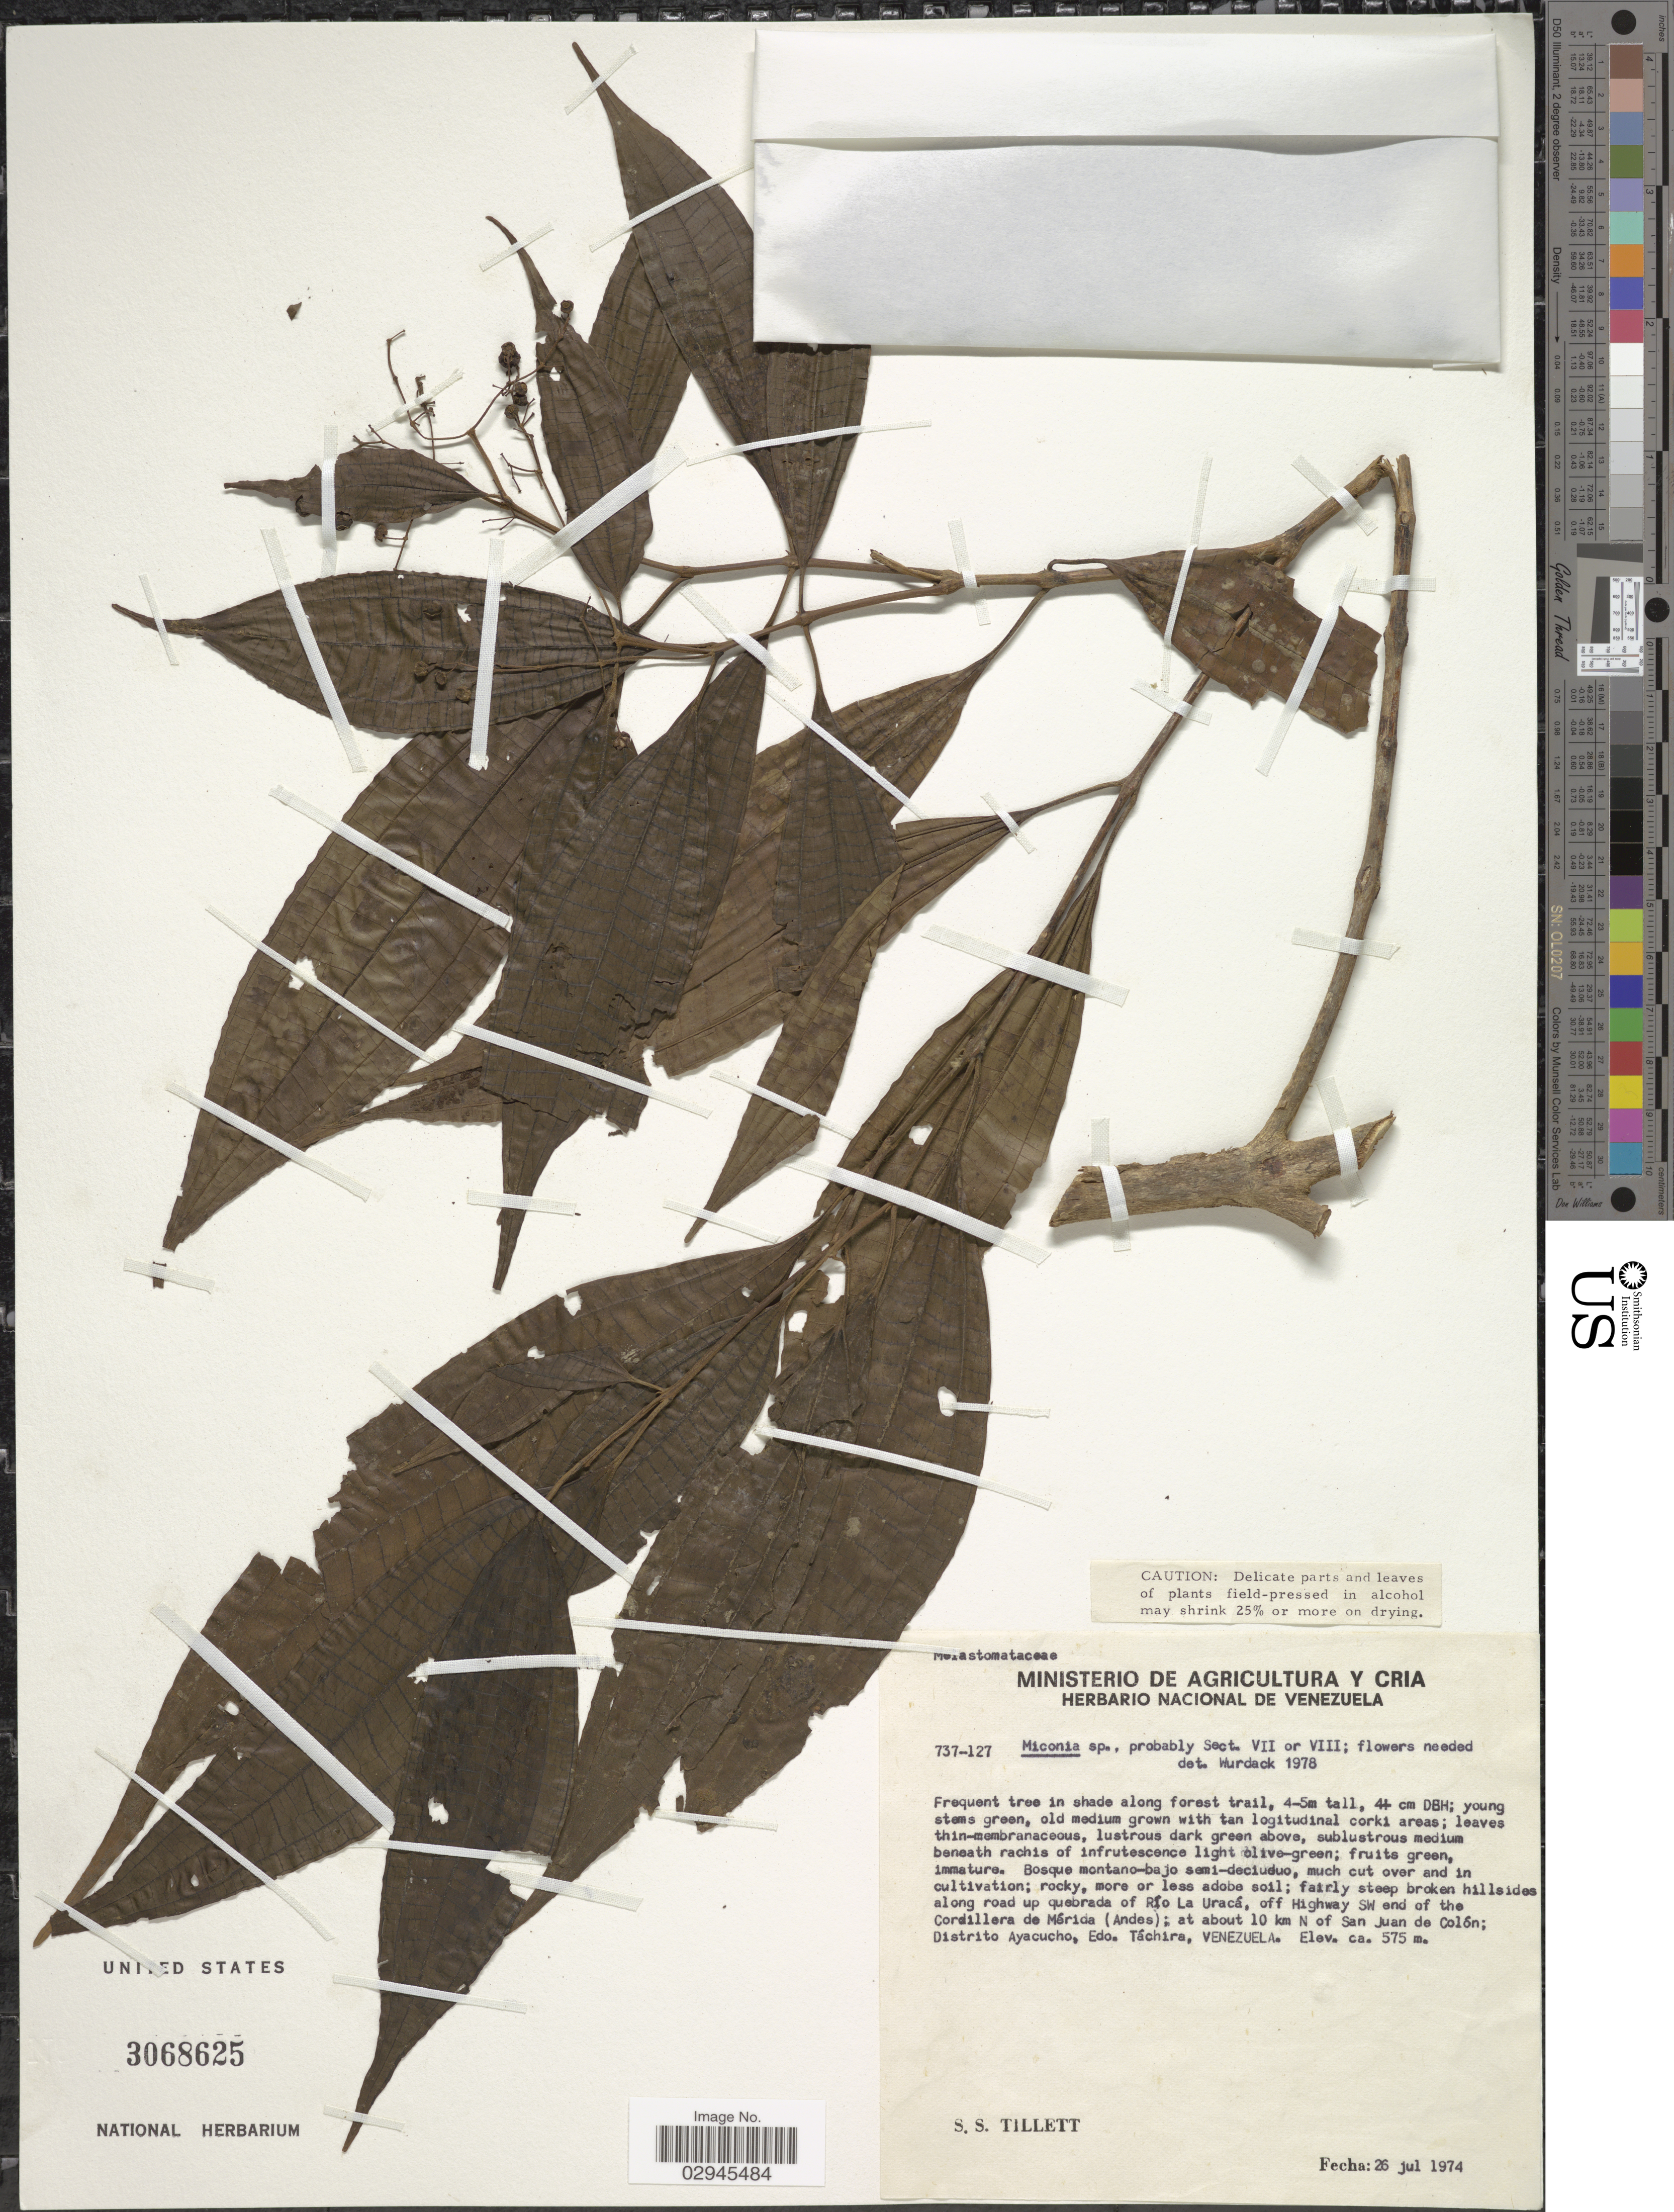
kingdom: Plantae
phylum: Tracheophyta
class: Magnoliopsida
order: Myrtales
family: Melastomataceae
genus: Miconia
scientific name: Miconia sp.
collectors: S. Tillett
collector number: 737-127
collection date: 1974-07-26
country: Venezuela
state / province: Tachira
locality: Along road up quebrada of Río La Uracá, off Highway SW end of the Cordillera de Mérida (Andes); at about 10 km N of San Juan de Colón; Distrito Ayacucho.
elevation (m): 575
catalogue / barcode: US 3068625